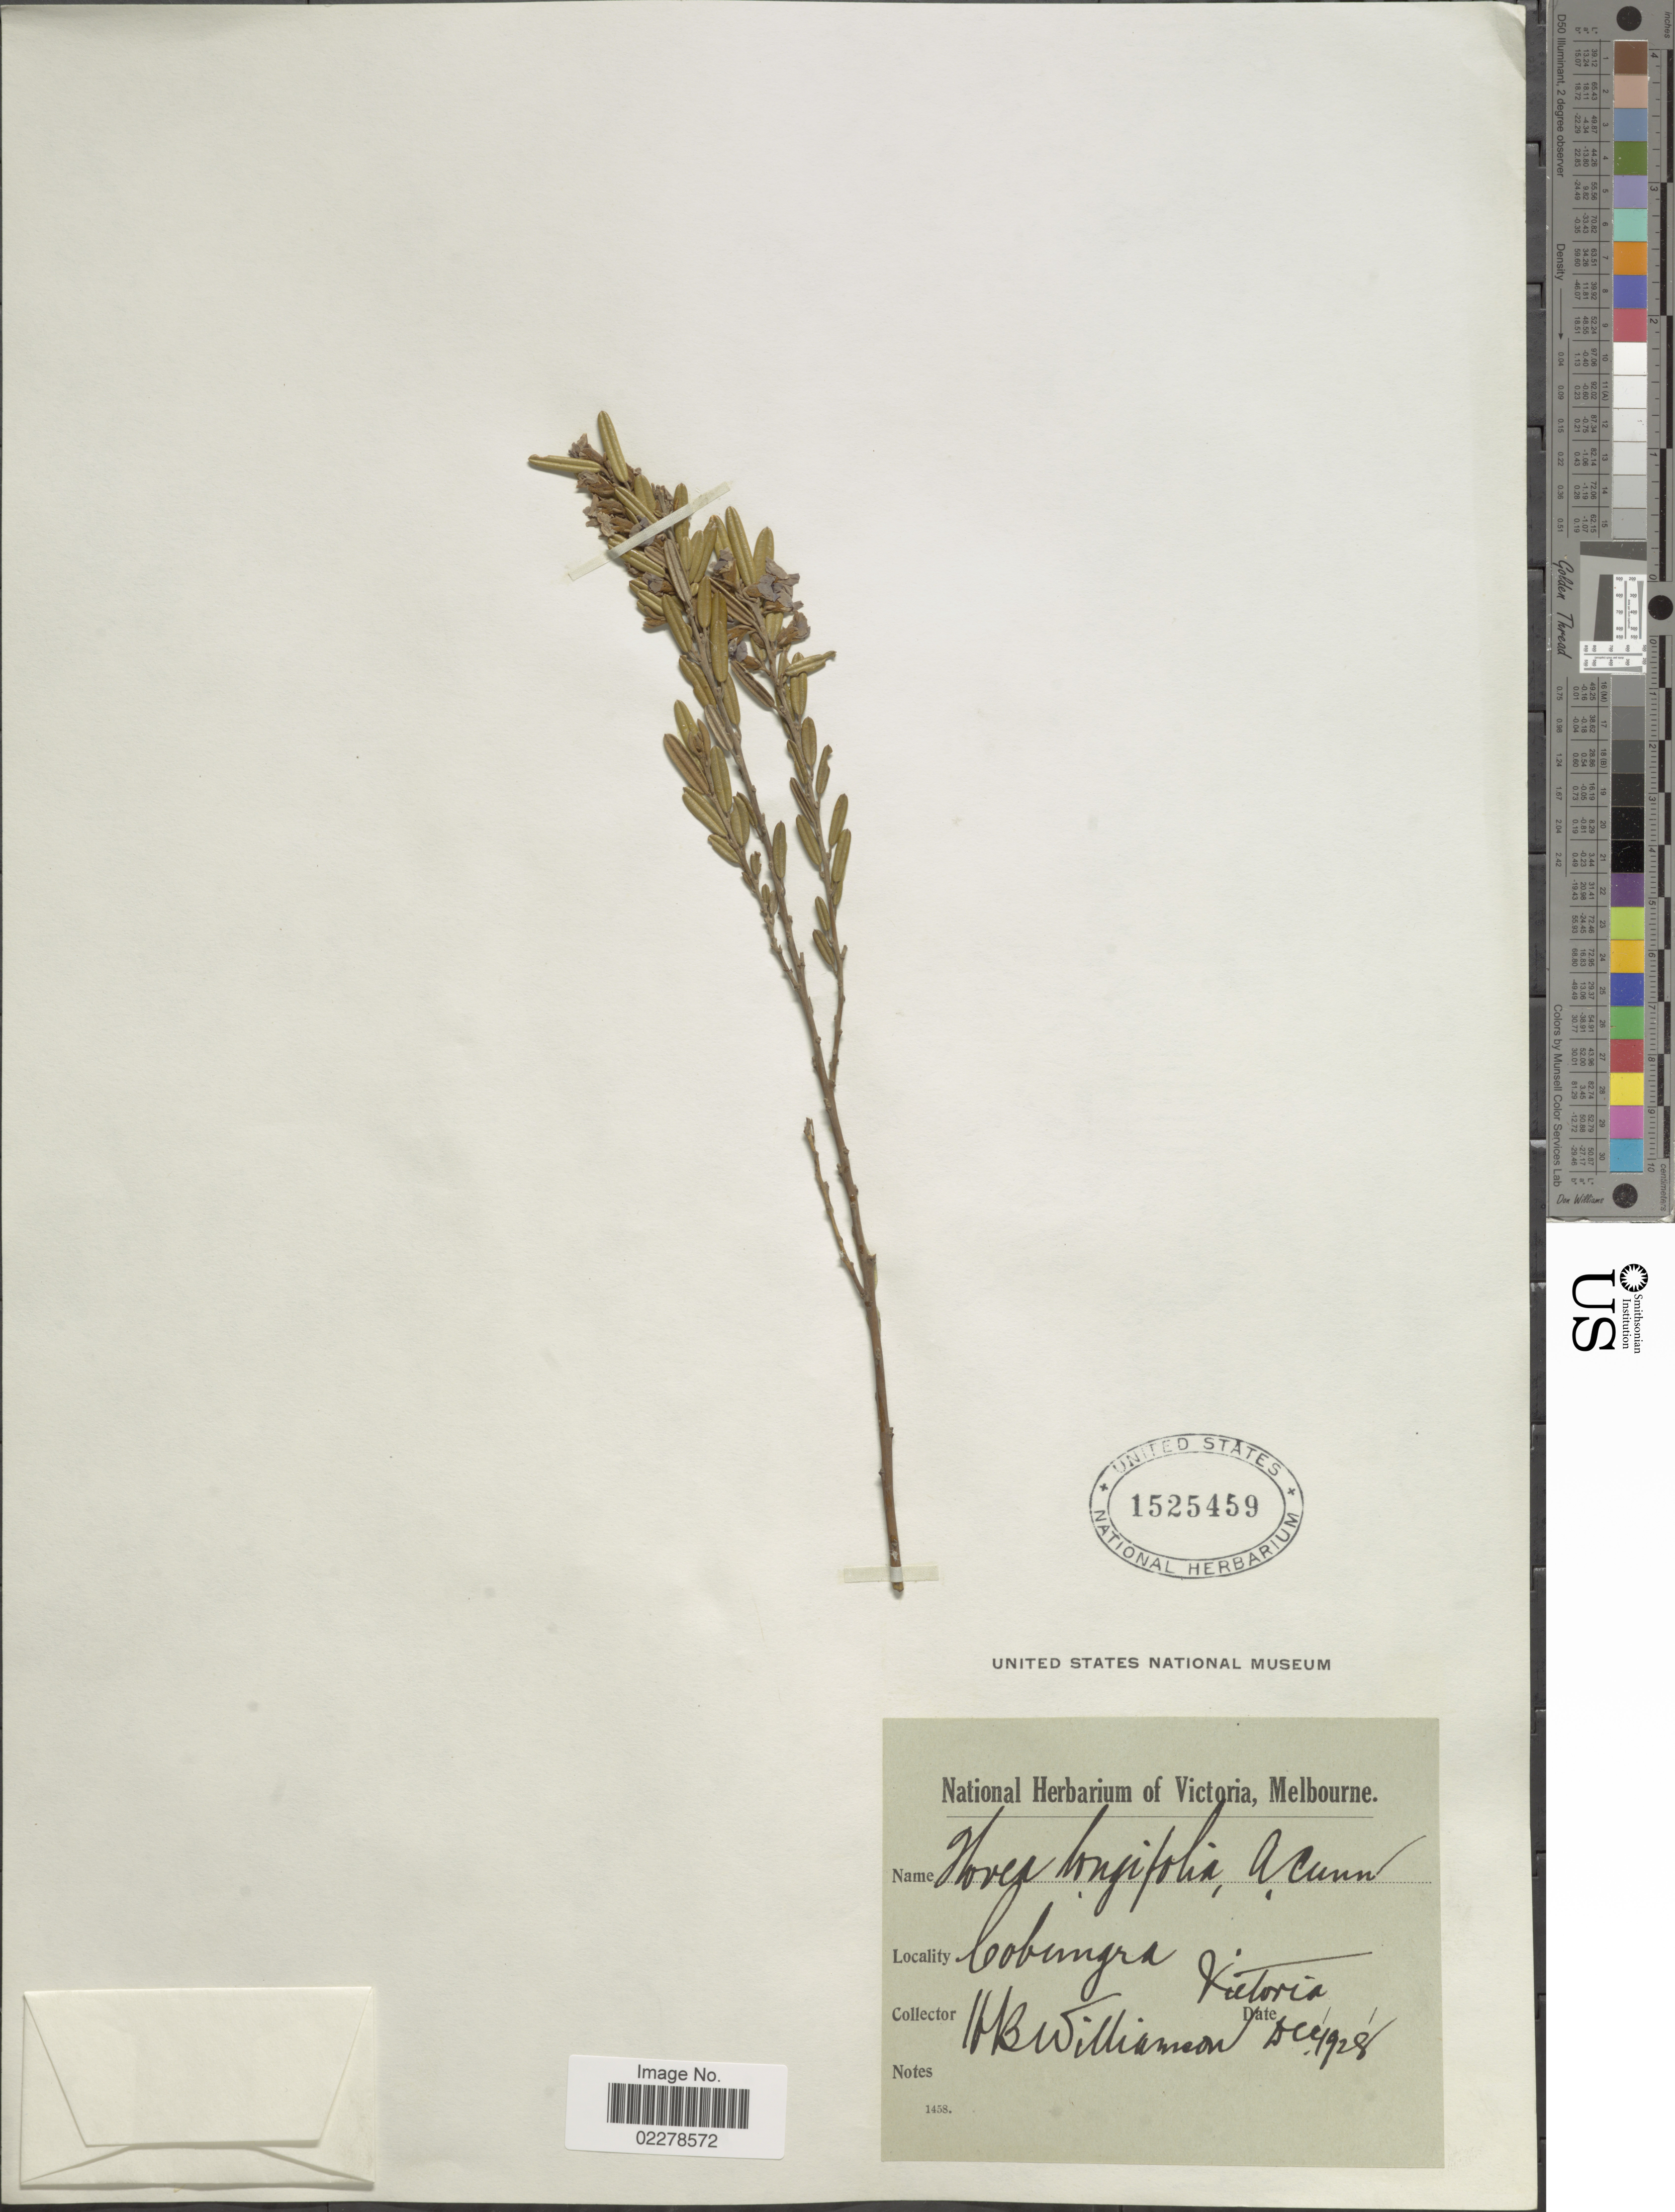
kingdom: Plantae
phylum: Tracheophyta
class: Magnoliopsida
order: Fabales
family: Fabaceae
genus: Hovea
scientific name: Hovea longifolia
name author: R. Br.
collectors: H. Williamson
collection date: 1928-12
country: Australia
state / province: Victoria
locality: Cobungra, Victoria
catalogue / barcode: US 1525459